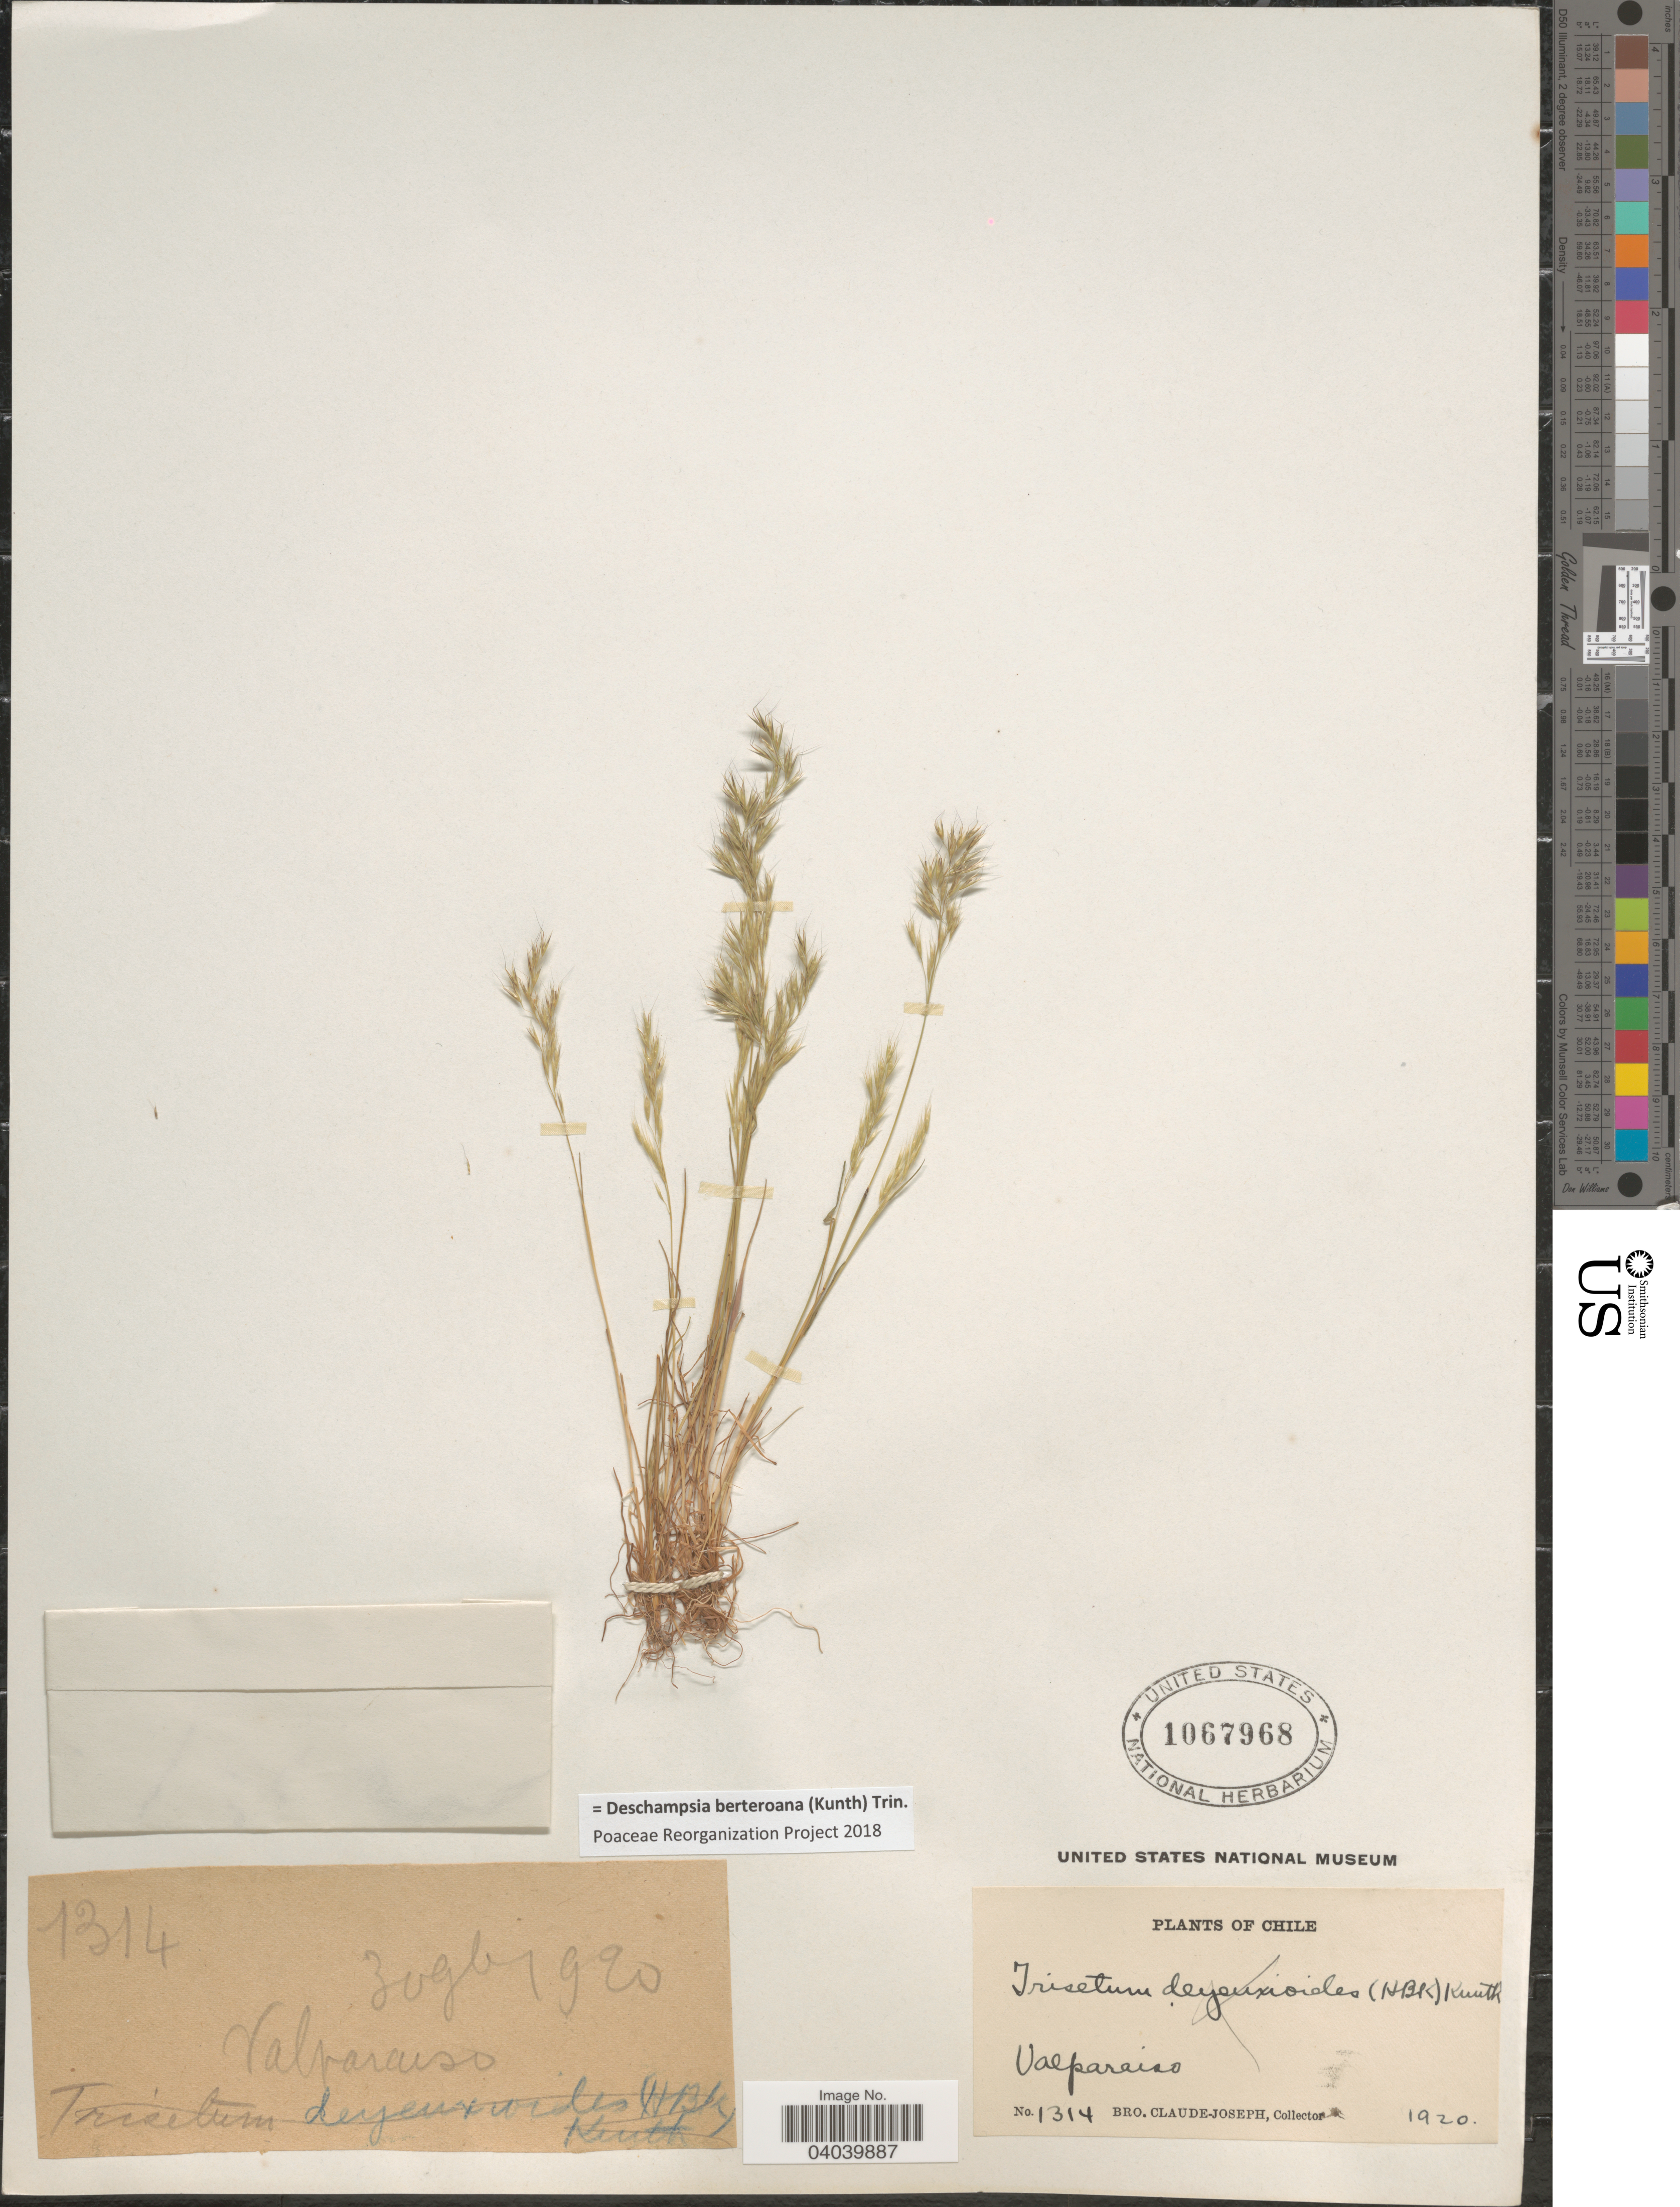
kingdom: Plantae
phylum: Tracheophyta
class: Liliopsida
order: Poales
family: Poaceae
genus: Deschampsia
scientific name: Deschampsia berteroana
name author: (Kunth) Trin.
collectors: Bro. Claude-Joseph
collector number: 1314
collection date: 1920-07-30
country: Chile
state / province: Valparaíso (V)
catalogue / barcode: US 1067968